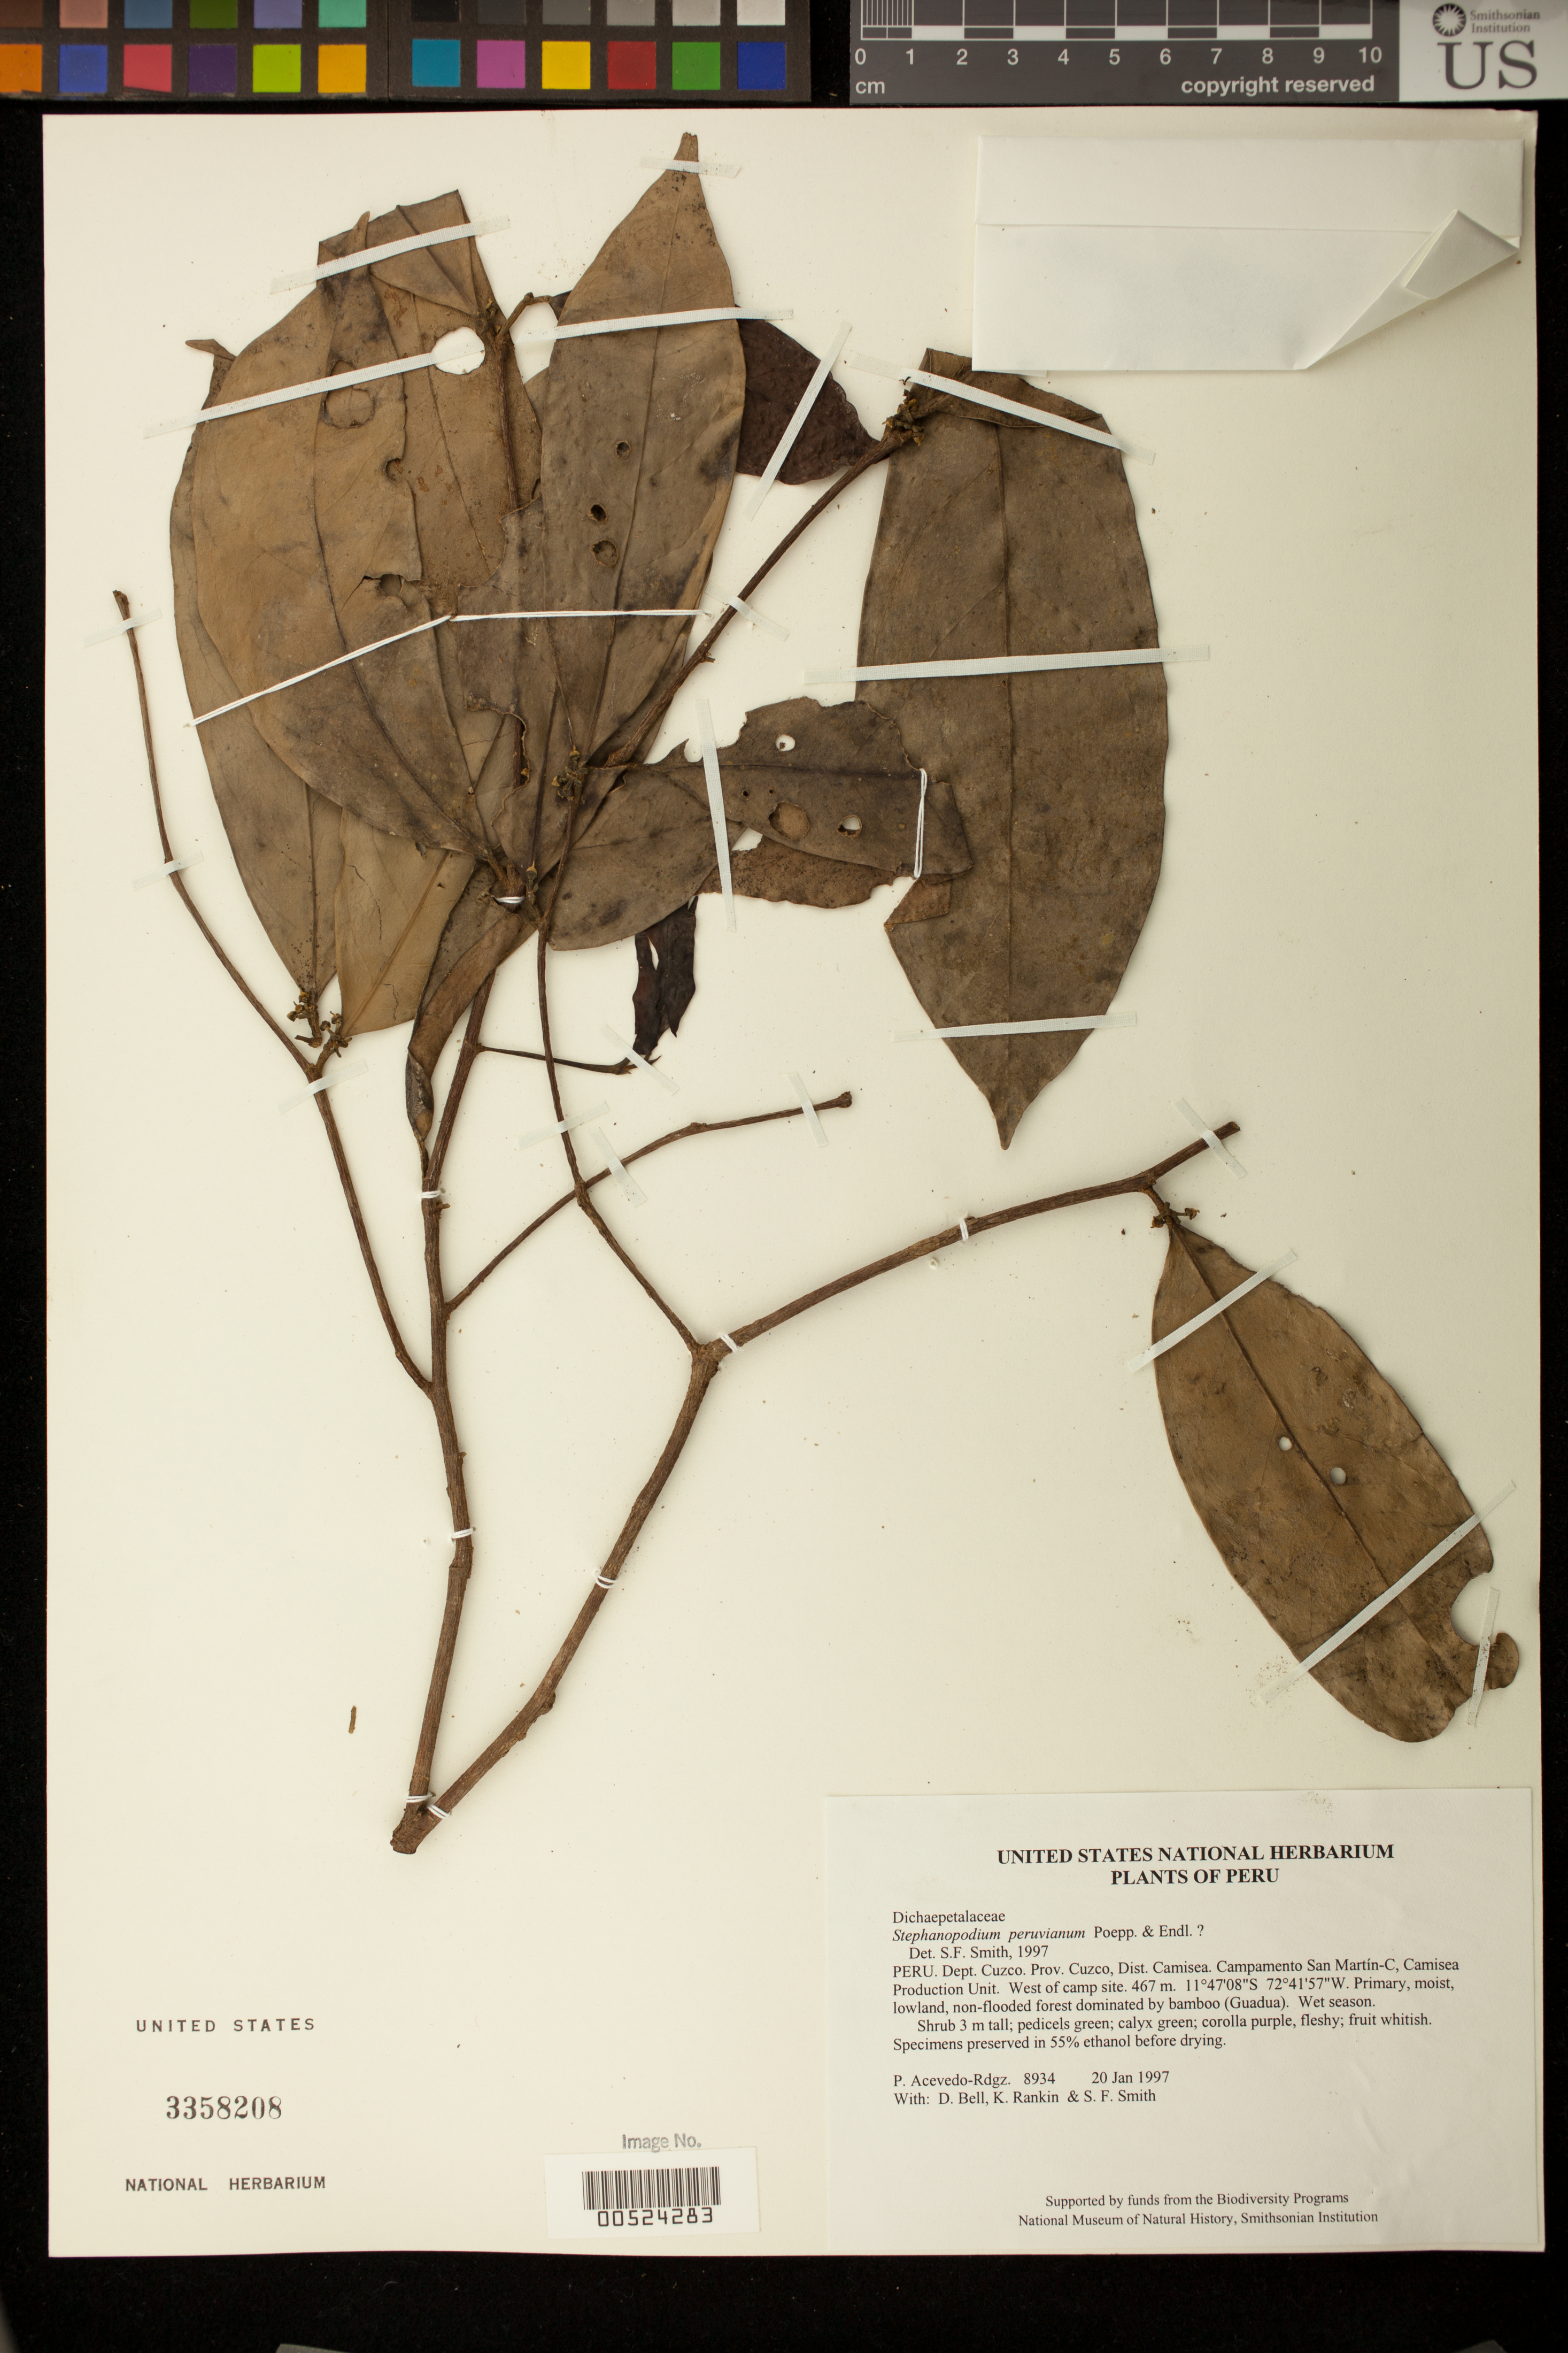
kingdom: Plantae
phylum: Tracheophyta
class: Magnoliopsida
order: Malpighiales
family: Dichapetalaceae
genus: Stephanopodium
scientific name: Stephanopodium peruvianum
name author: Poepp. & Endl.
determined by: Smith, Stephen F., (US), NMNH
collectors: P. Acevedo-Rodr., D. A. Bell, K. B. Rankin & S.F. Smith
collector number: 8934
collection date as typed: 20 Jan 1997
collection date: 1997-01-20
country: Peru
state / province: Cusco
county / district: Cusco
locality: Districto Camisea, Campamento San Martín-C, Camisea Production Unit. West of camp site.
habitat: Primary, moist, lowland, non-flooded forest dominated by bamboo (Guadua). Wet season.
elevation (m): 467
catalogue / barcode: US 3358208